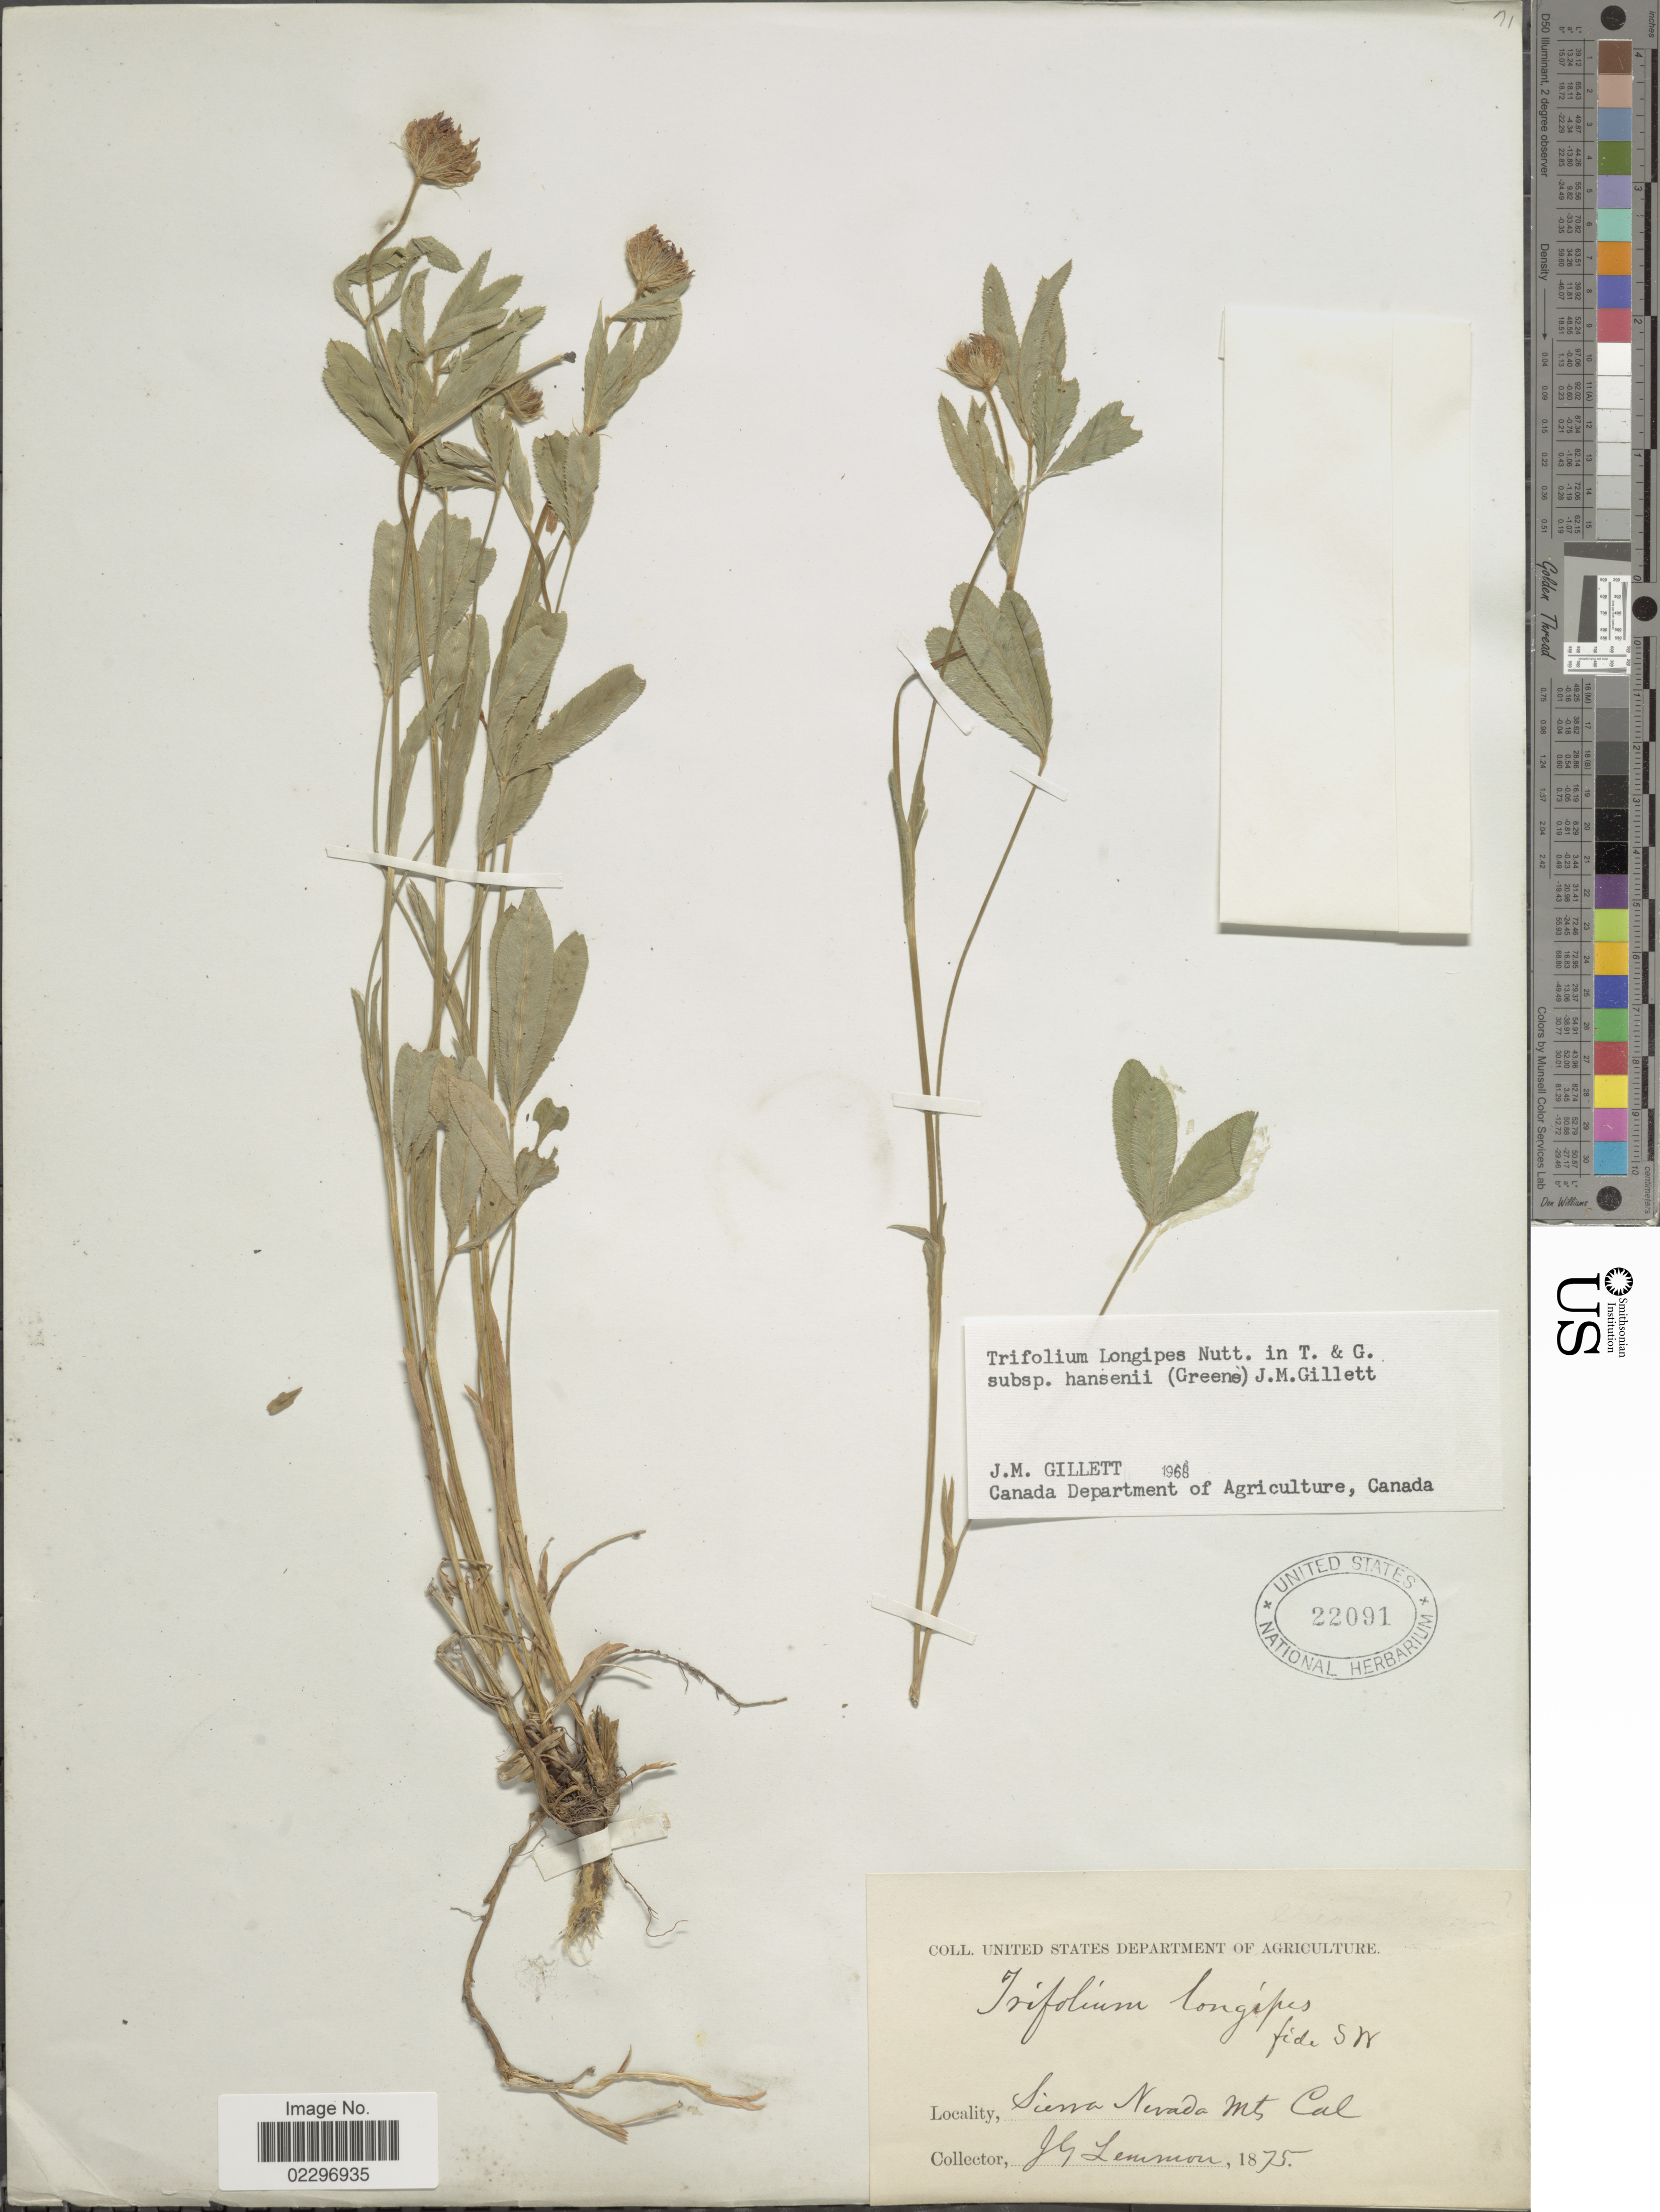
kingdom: Plantae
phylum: Tracheophyta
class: Magnoliopsida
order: Fabales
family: Fabaceae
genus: Trifolium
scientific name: Trifolium longipes subsp. hansenii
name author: (Greene) J.M. Gillett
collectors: J. Lemmon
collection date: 1875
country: United States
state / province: California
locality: Sierra Nevada Mts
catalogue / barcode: US 22091